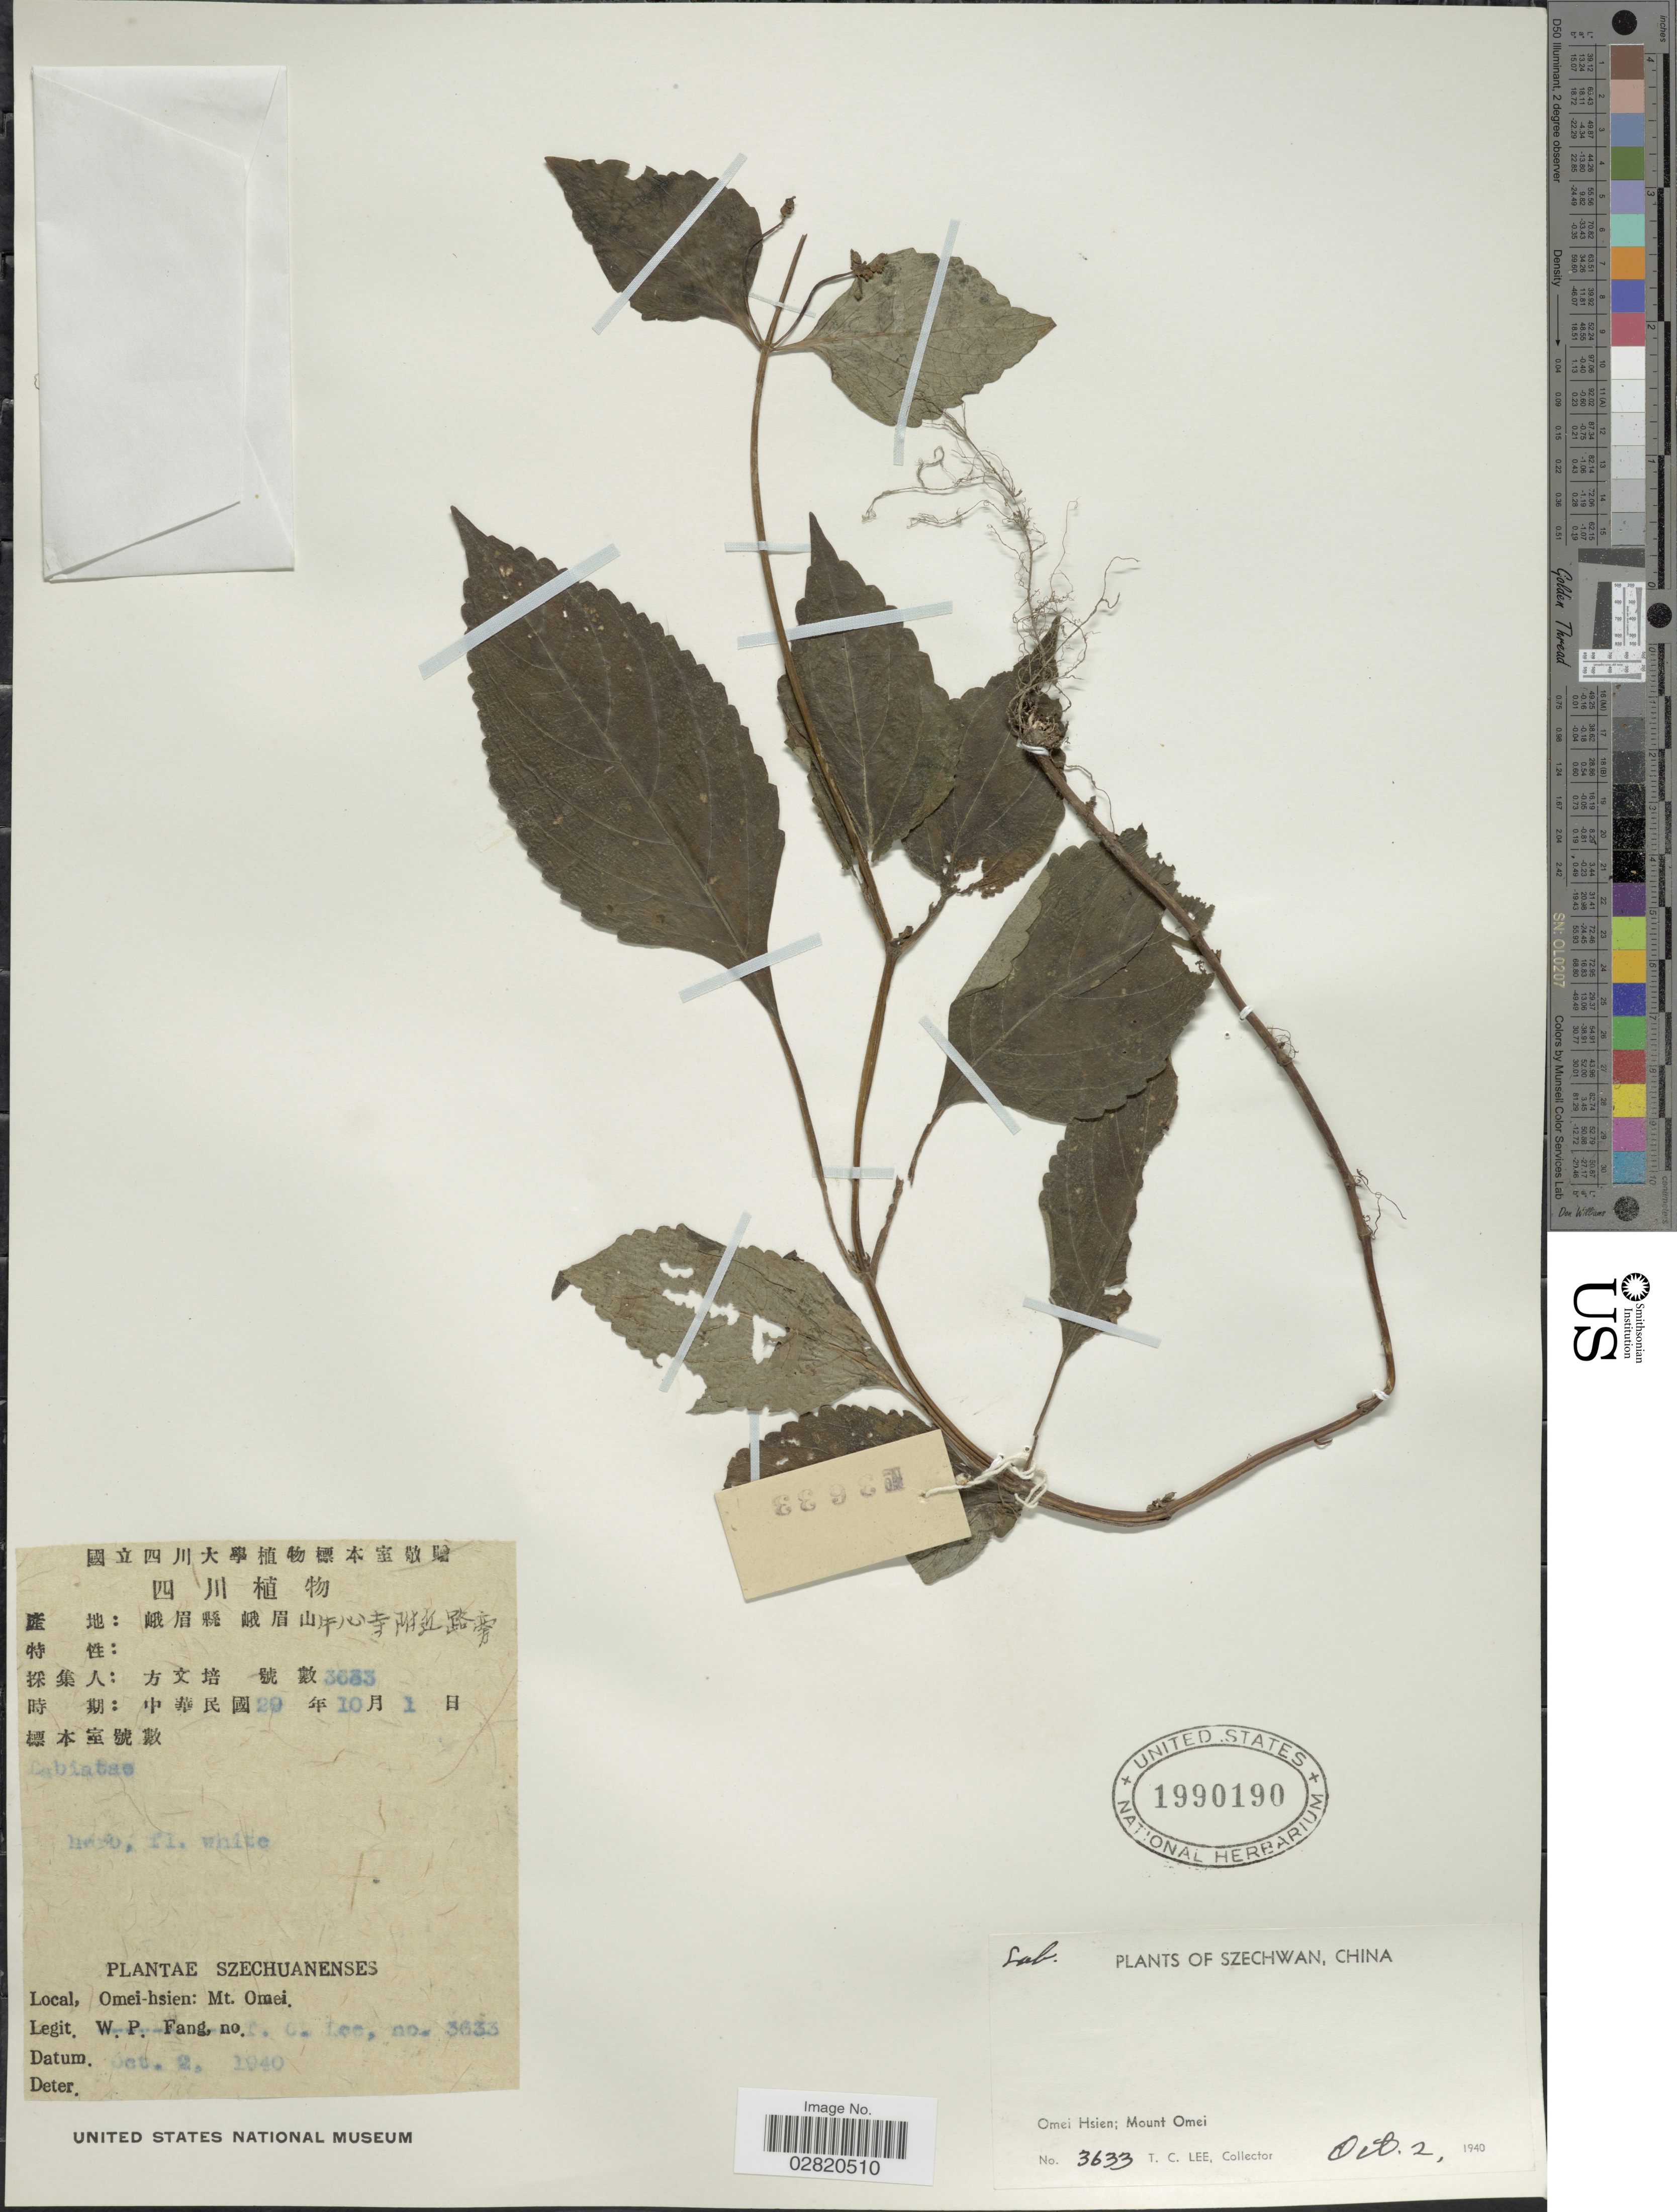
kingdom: Plantae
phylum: Tracheophyta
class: Magnoliopsida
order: Lamiales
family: Lamiaceae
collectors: T. Lee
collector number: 3633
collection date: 1940-10-02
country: China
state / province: Sichuan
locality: Szechwan. Omei Hsien; Mount Omei.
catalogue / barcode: US 1990190